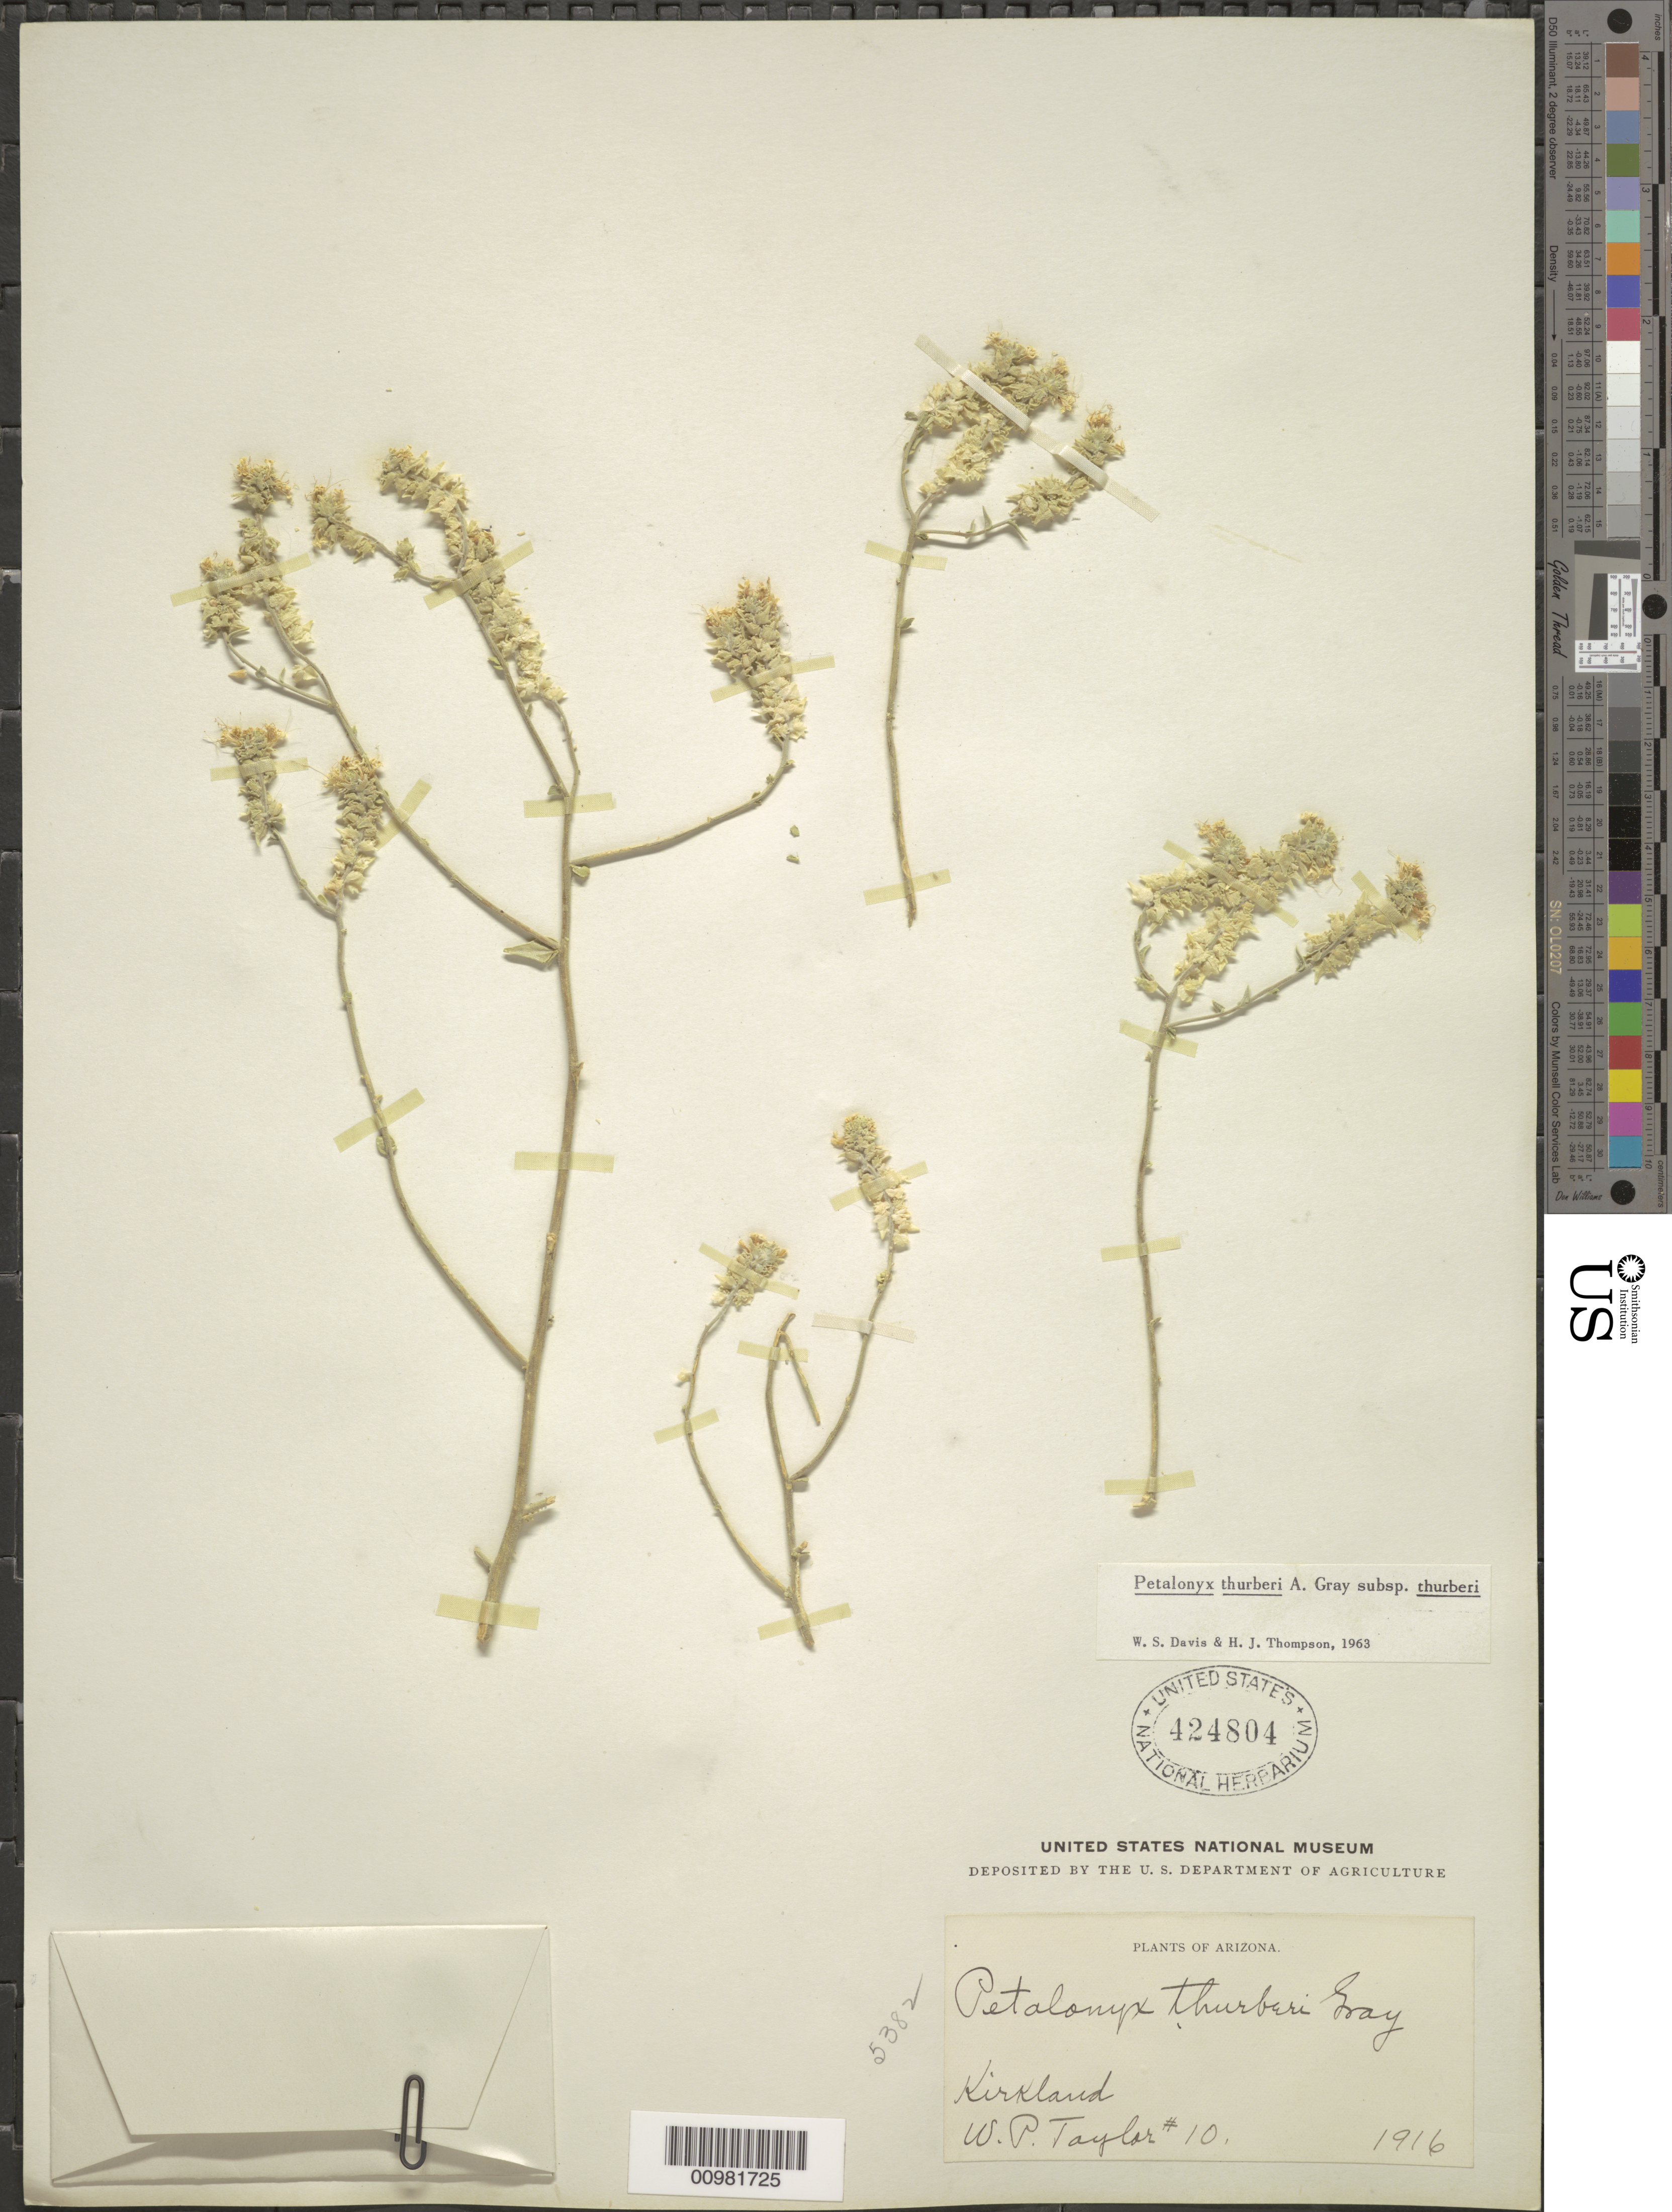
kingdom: Plantae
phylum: Tracheophyta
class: Magnoliopsida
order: Cornales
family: Loasaceae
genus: Petalonyx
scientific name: Petalonyx thurberi subsp. thurberi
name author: A. Gray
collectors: W. P. Taylor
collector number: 10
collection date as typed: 1916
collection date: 1916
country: United States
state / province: Arizona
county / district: Yavapai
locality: Kirkland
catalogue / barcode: US 424804